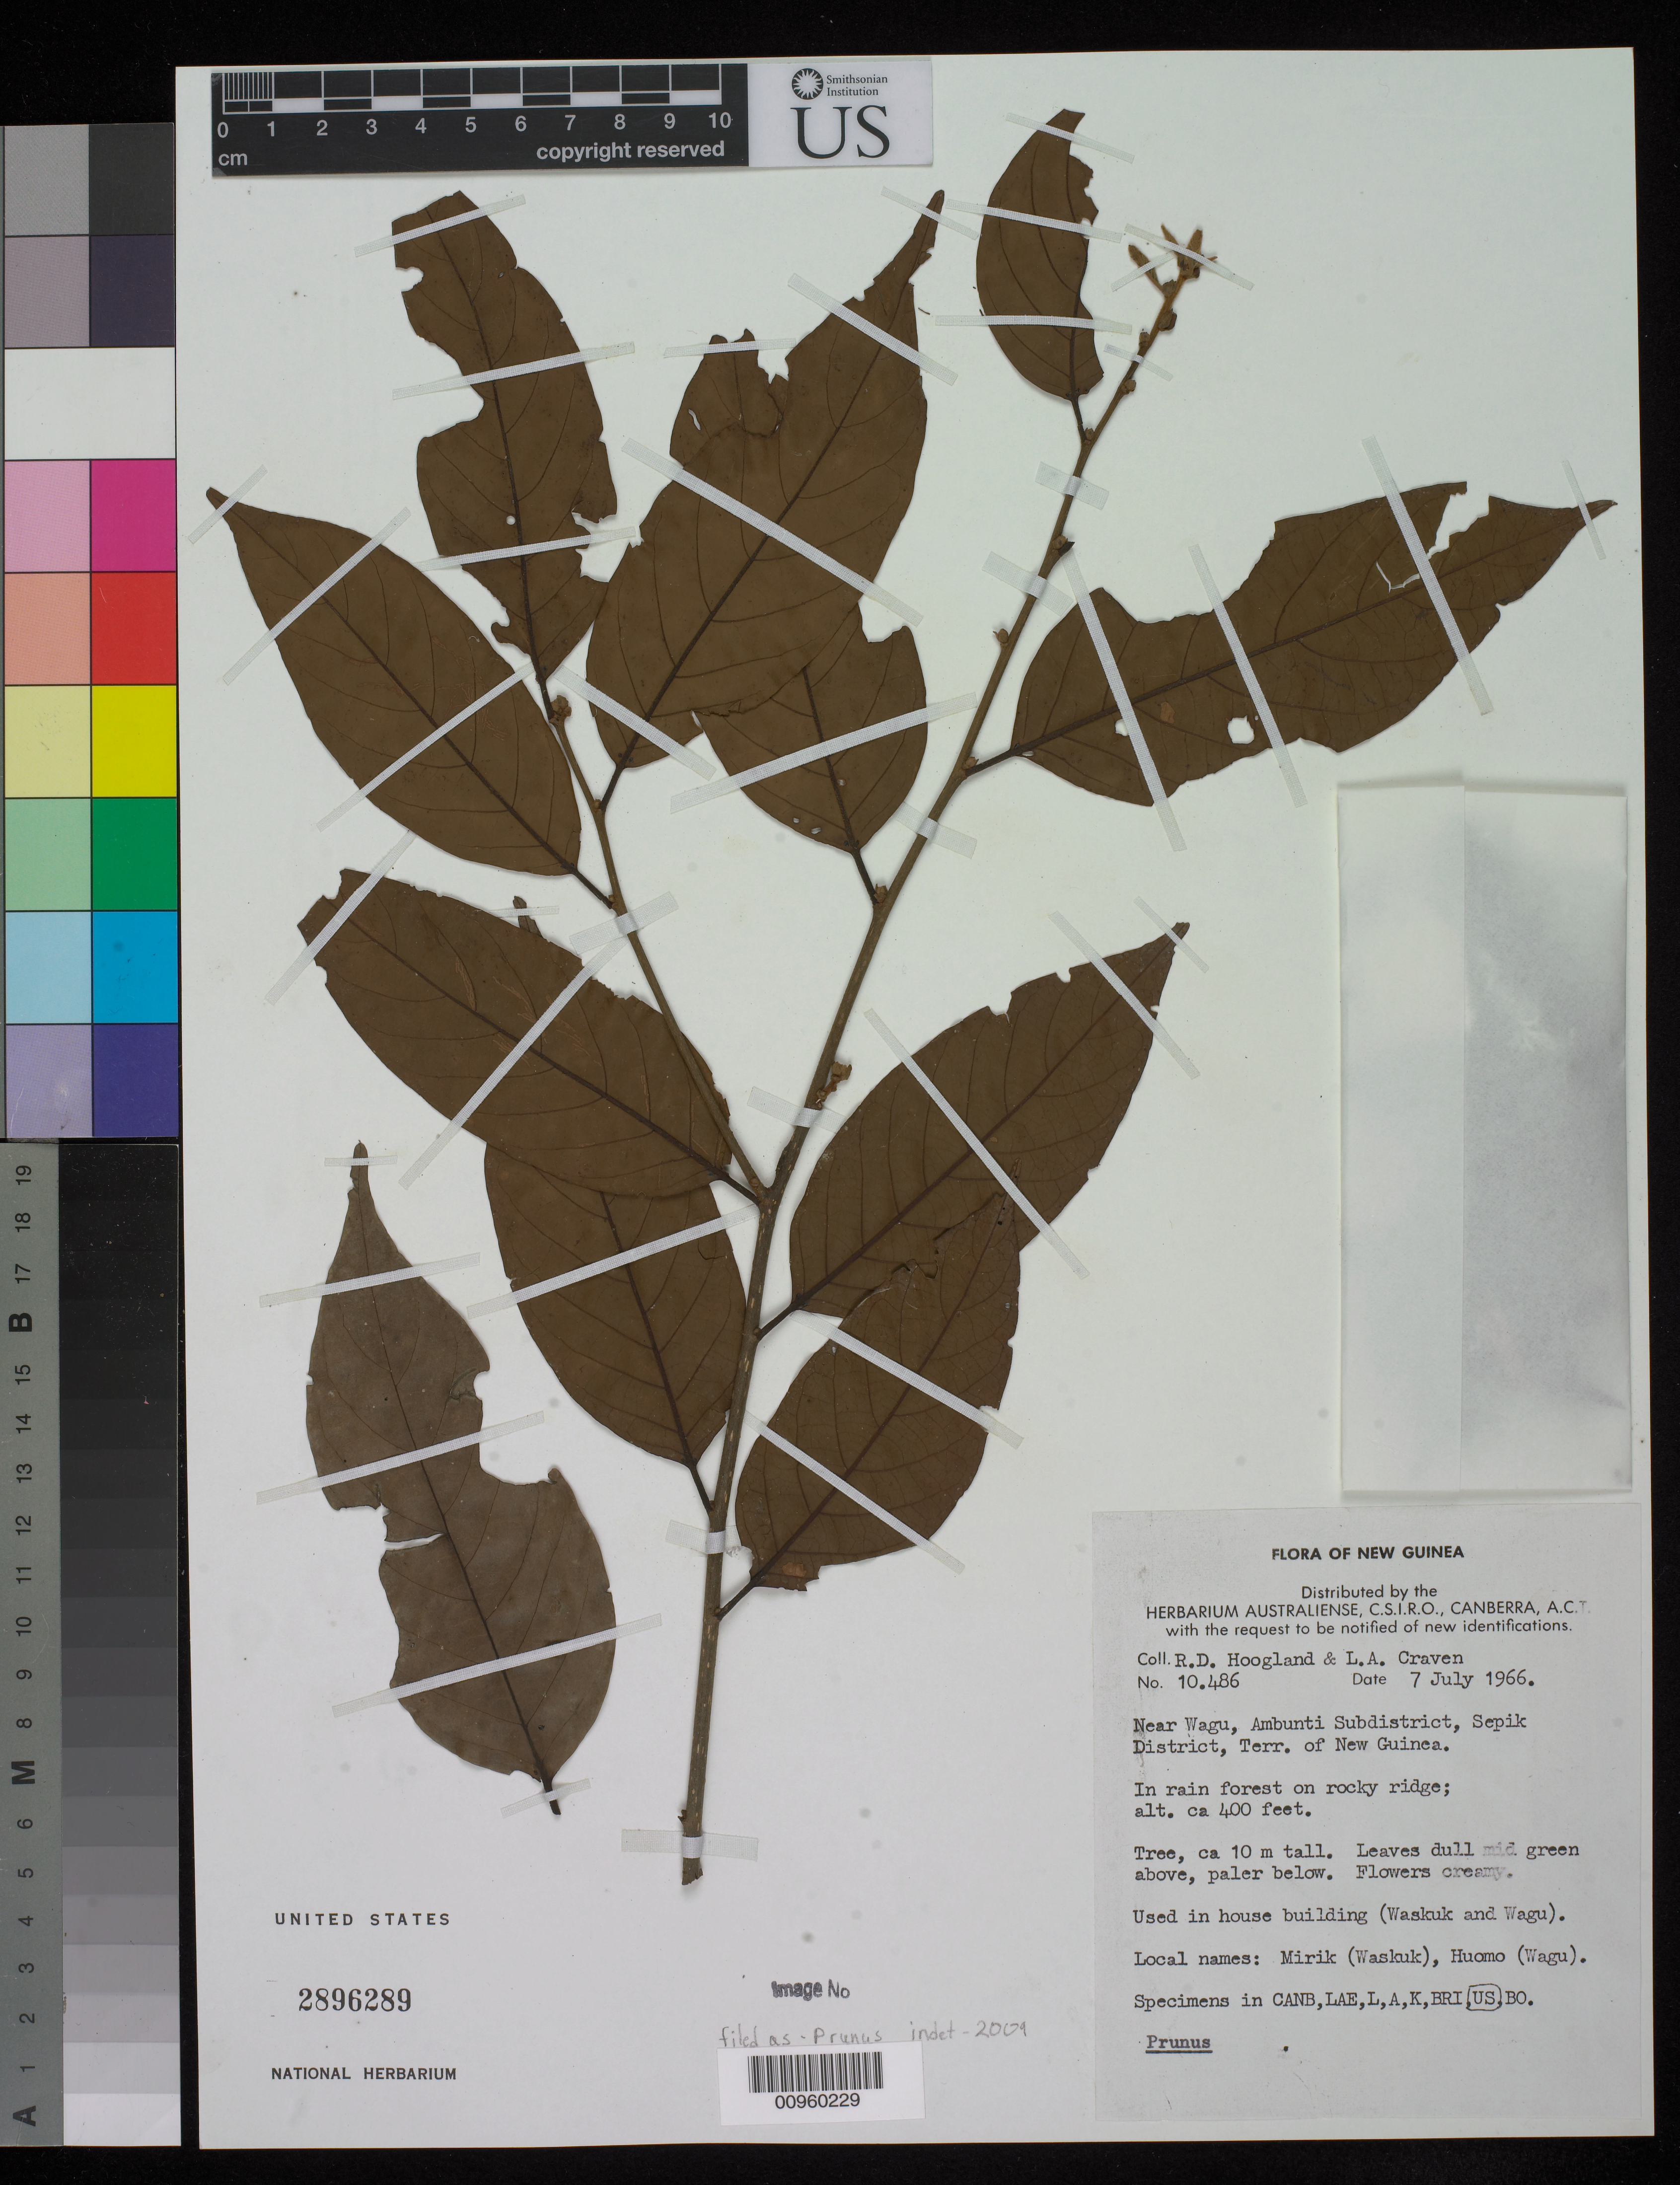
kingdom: Plantae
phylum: Tracheophyta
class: Magnoliopsida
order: Rosales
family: Rosaceae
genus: Prunus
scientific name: Prunus sp.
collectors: R. D. Hoogland & L. A. Craven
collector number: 10486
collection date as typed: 07 Jul 1966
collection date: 1966-07-07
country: Papua New Guinea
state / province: East Sepik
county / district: Ambunti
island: New Guinea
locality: Near Wagu, Ambunti subdist, Sepik district. In rain forest on rocky ridge.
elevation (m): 122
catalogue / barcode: US 2896289